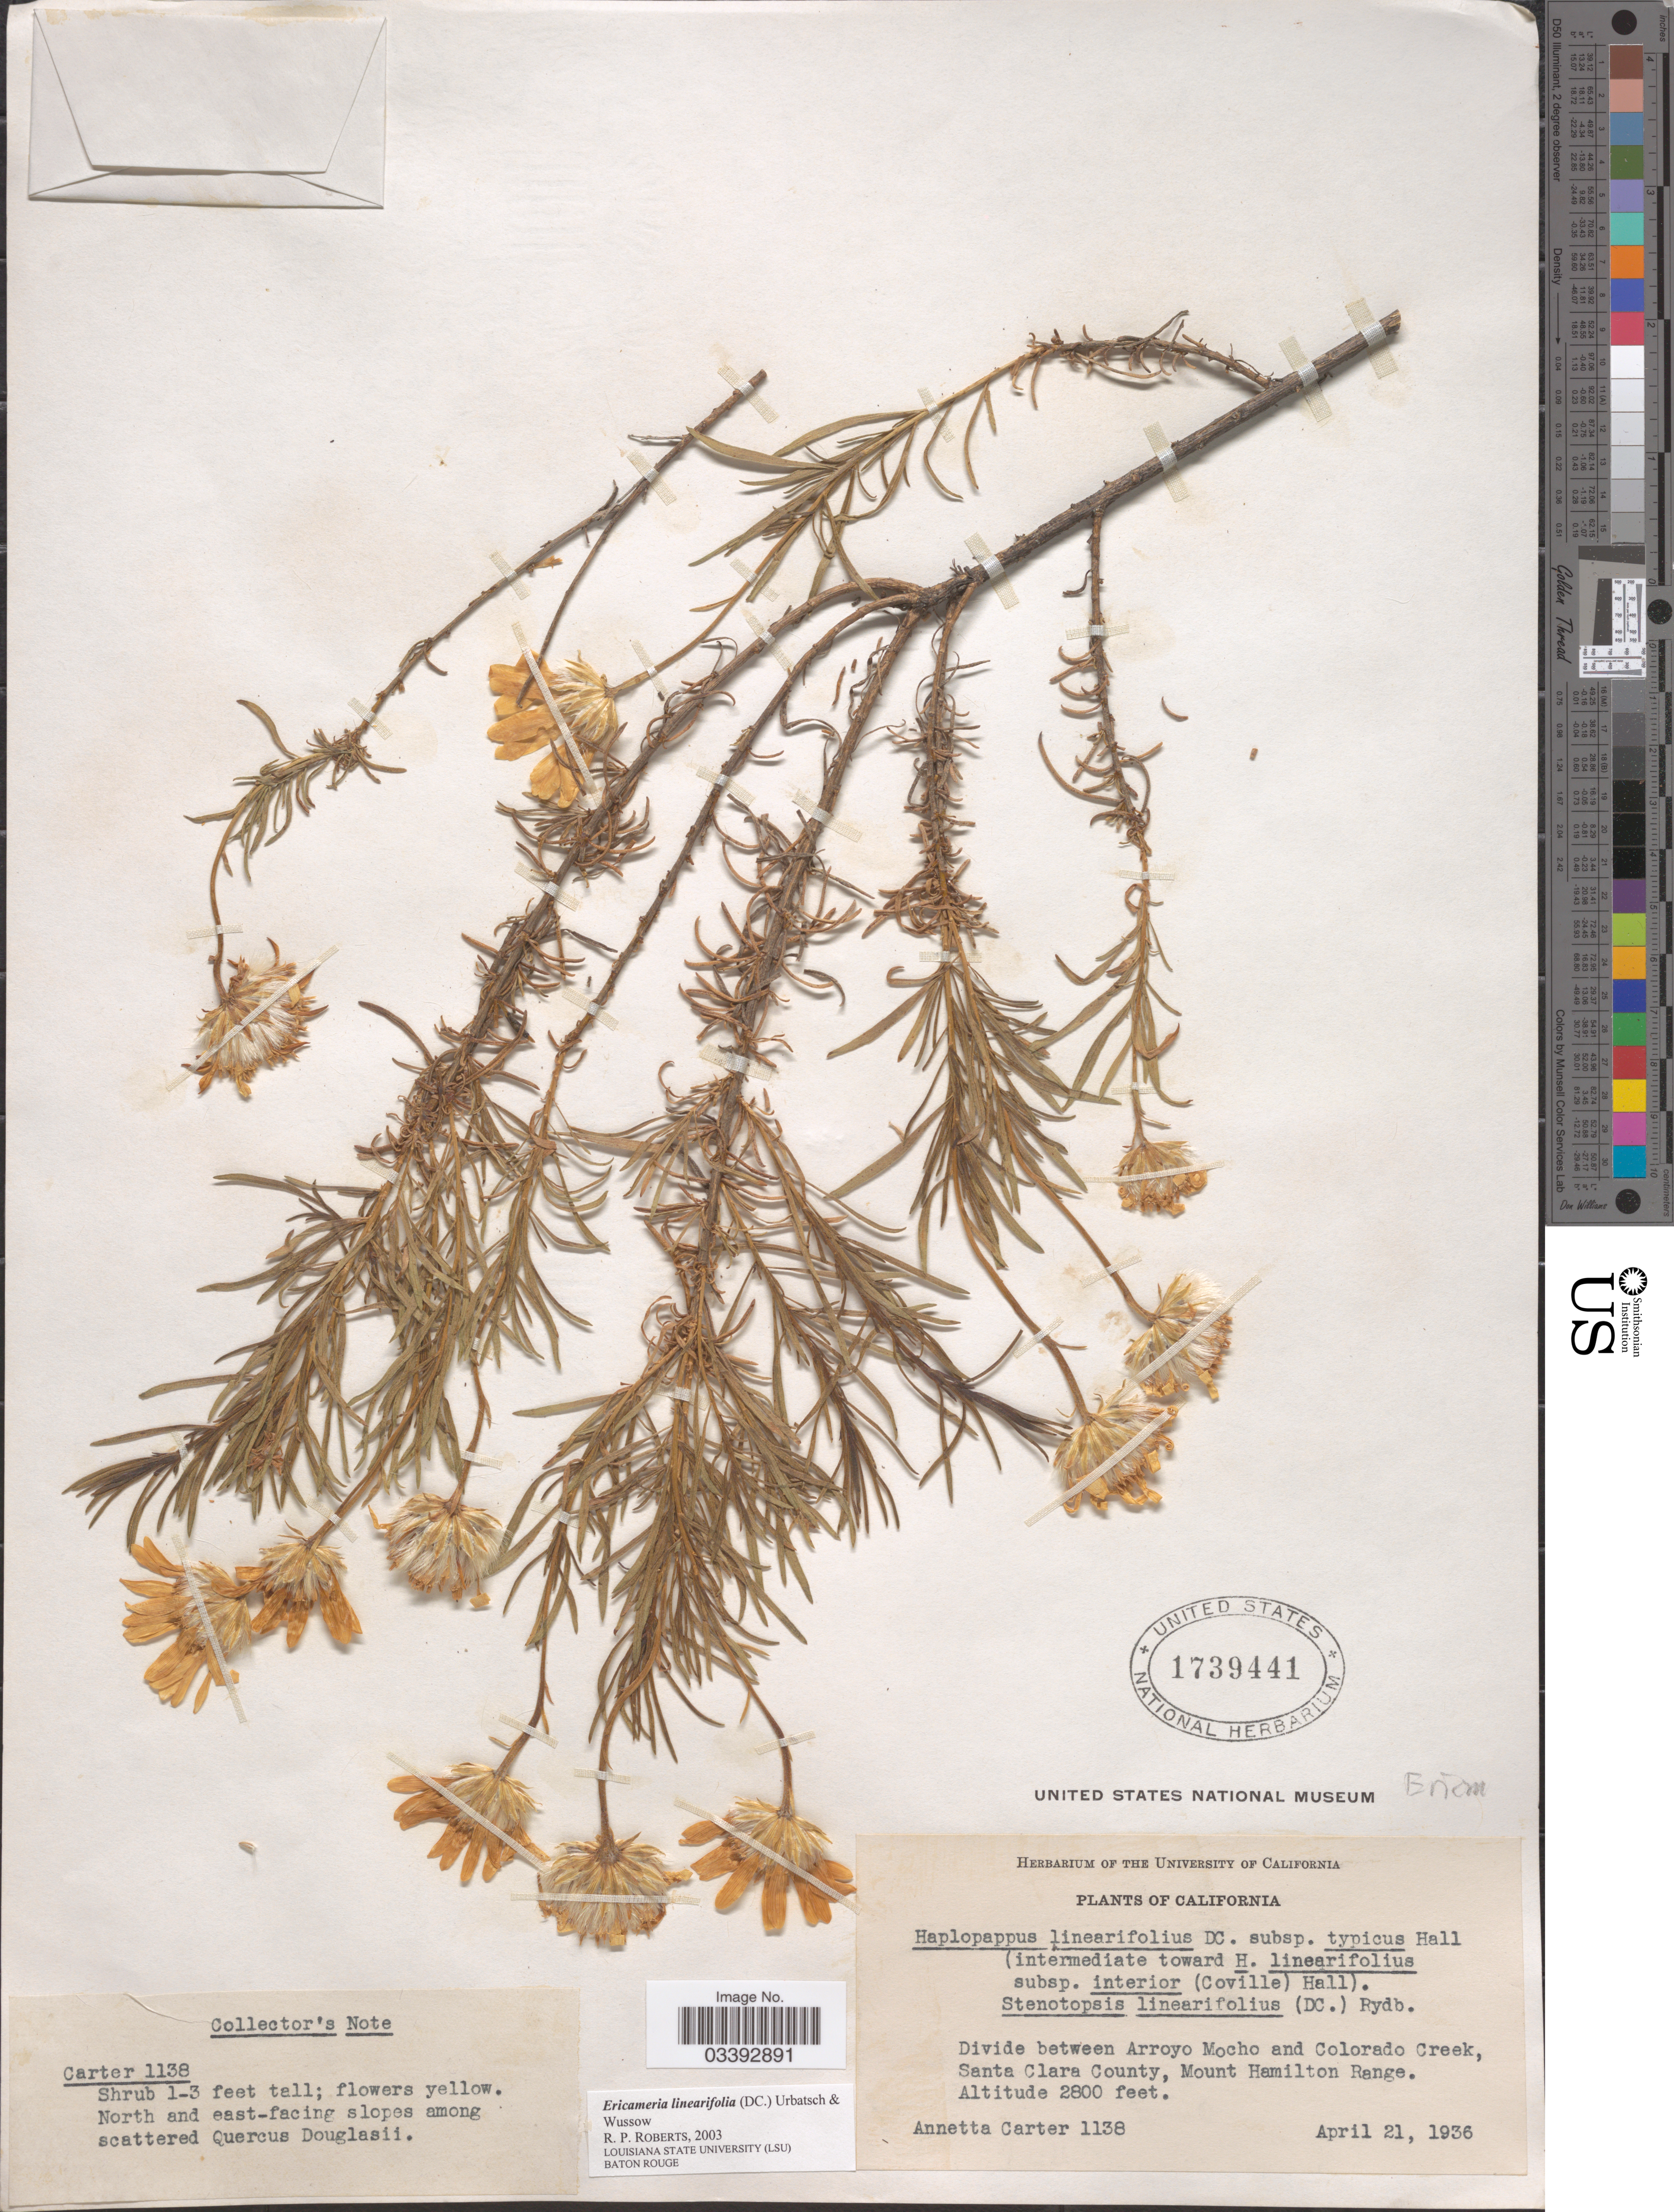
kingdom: Plantae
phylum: Tracheophyta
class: Magnoliopsida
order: Asterales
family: Asteraceae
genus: Ericameria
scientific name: Ericameria linearifolia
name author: (DC.) Urbatsch & Wussow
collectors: A. Carter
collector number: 1138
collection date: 1936-04-21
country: United States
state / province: California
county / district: Santa Clara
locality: Divide between Arroyo Mocho and Colorado Creek, Santa Clara County, Mount Hamilton Range.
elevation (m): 853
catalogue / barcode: US 1739441